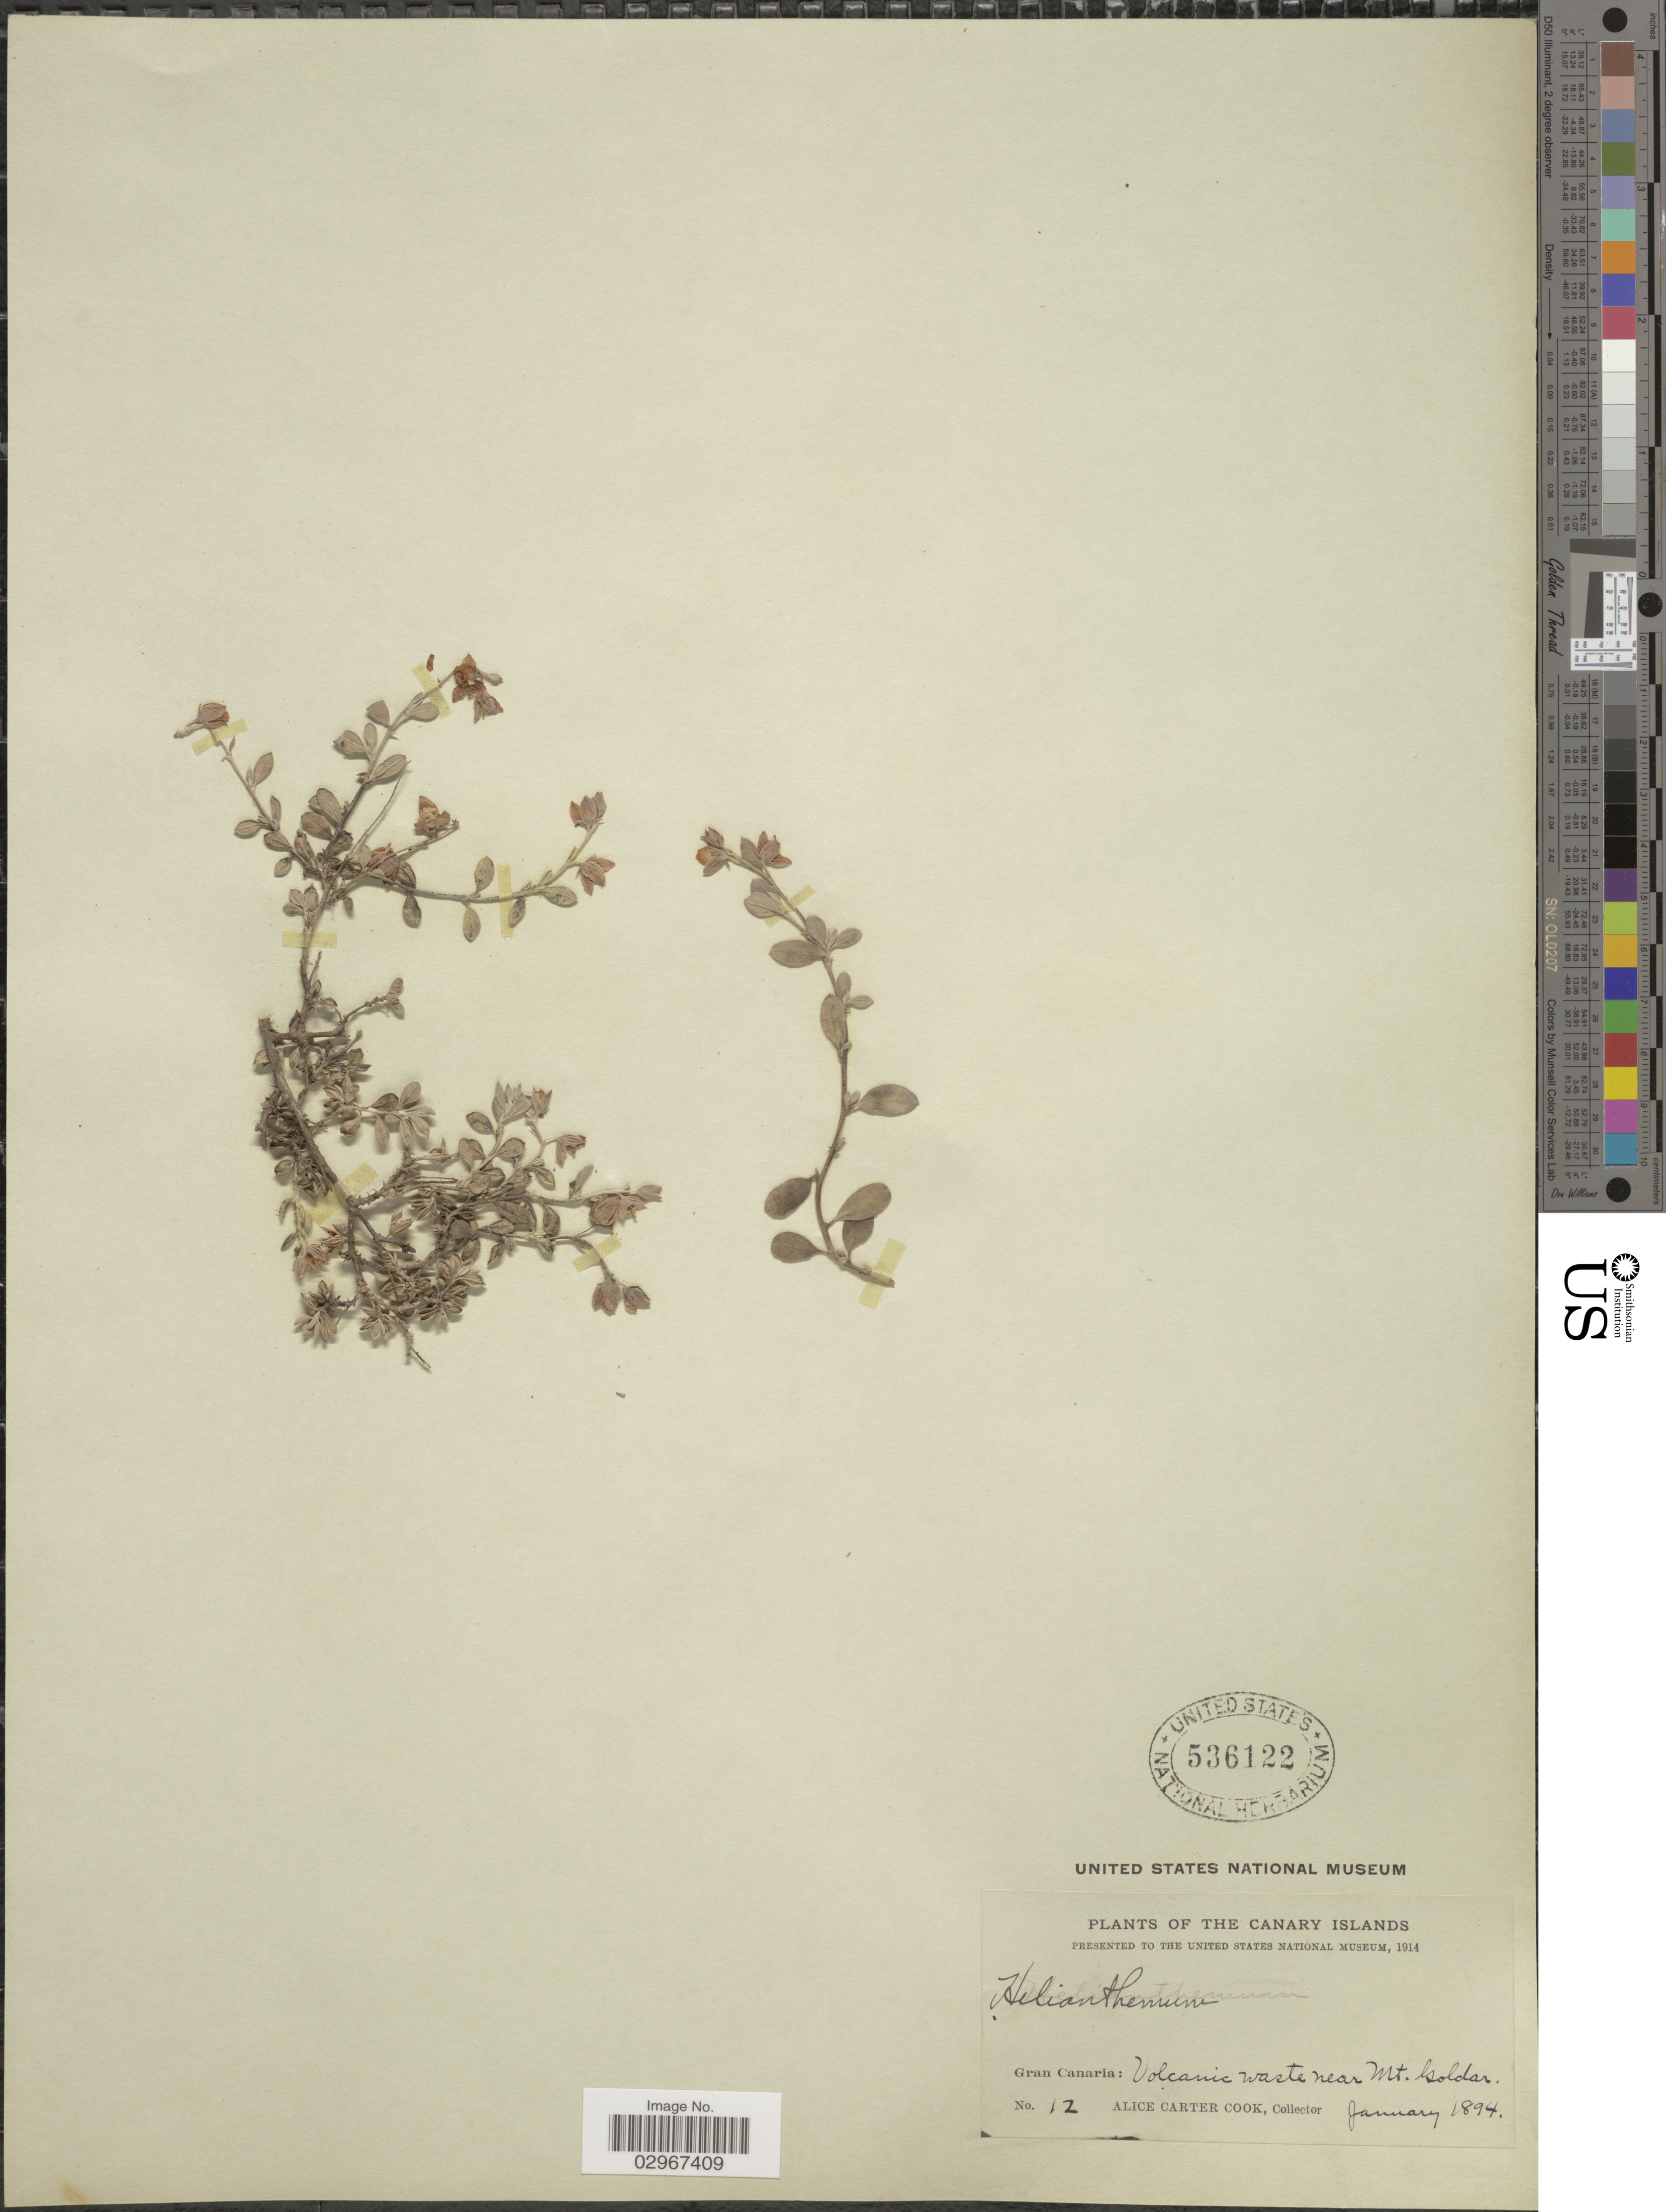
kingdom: Plantae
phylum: Tracheophyta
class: Magnoliopsida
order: Malvales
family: Cistaceae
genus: Helianthemum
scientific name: Helianthemum sp.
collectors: Alice C. Cook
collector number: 12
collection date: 1894-01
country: Spain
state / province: Canarias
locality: Canary Islands. Gran Canaria: Volcanic waste near Mt. Goldar.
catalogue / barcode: US 536122